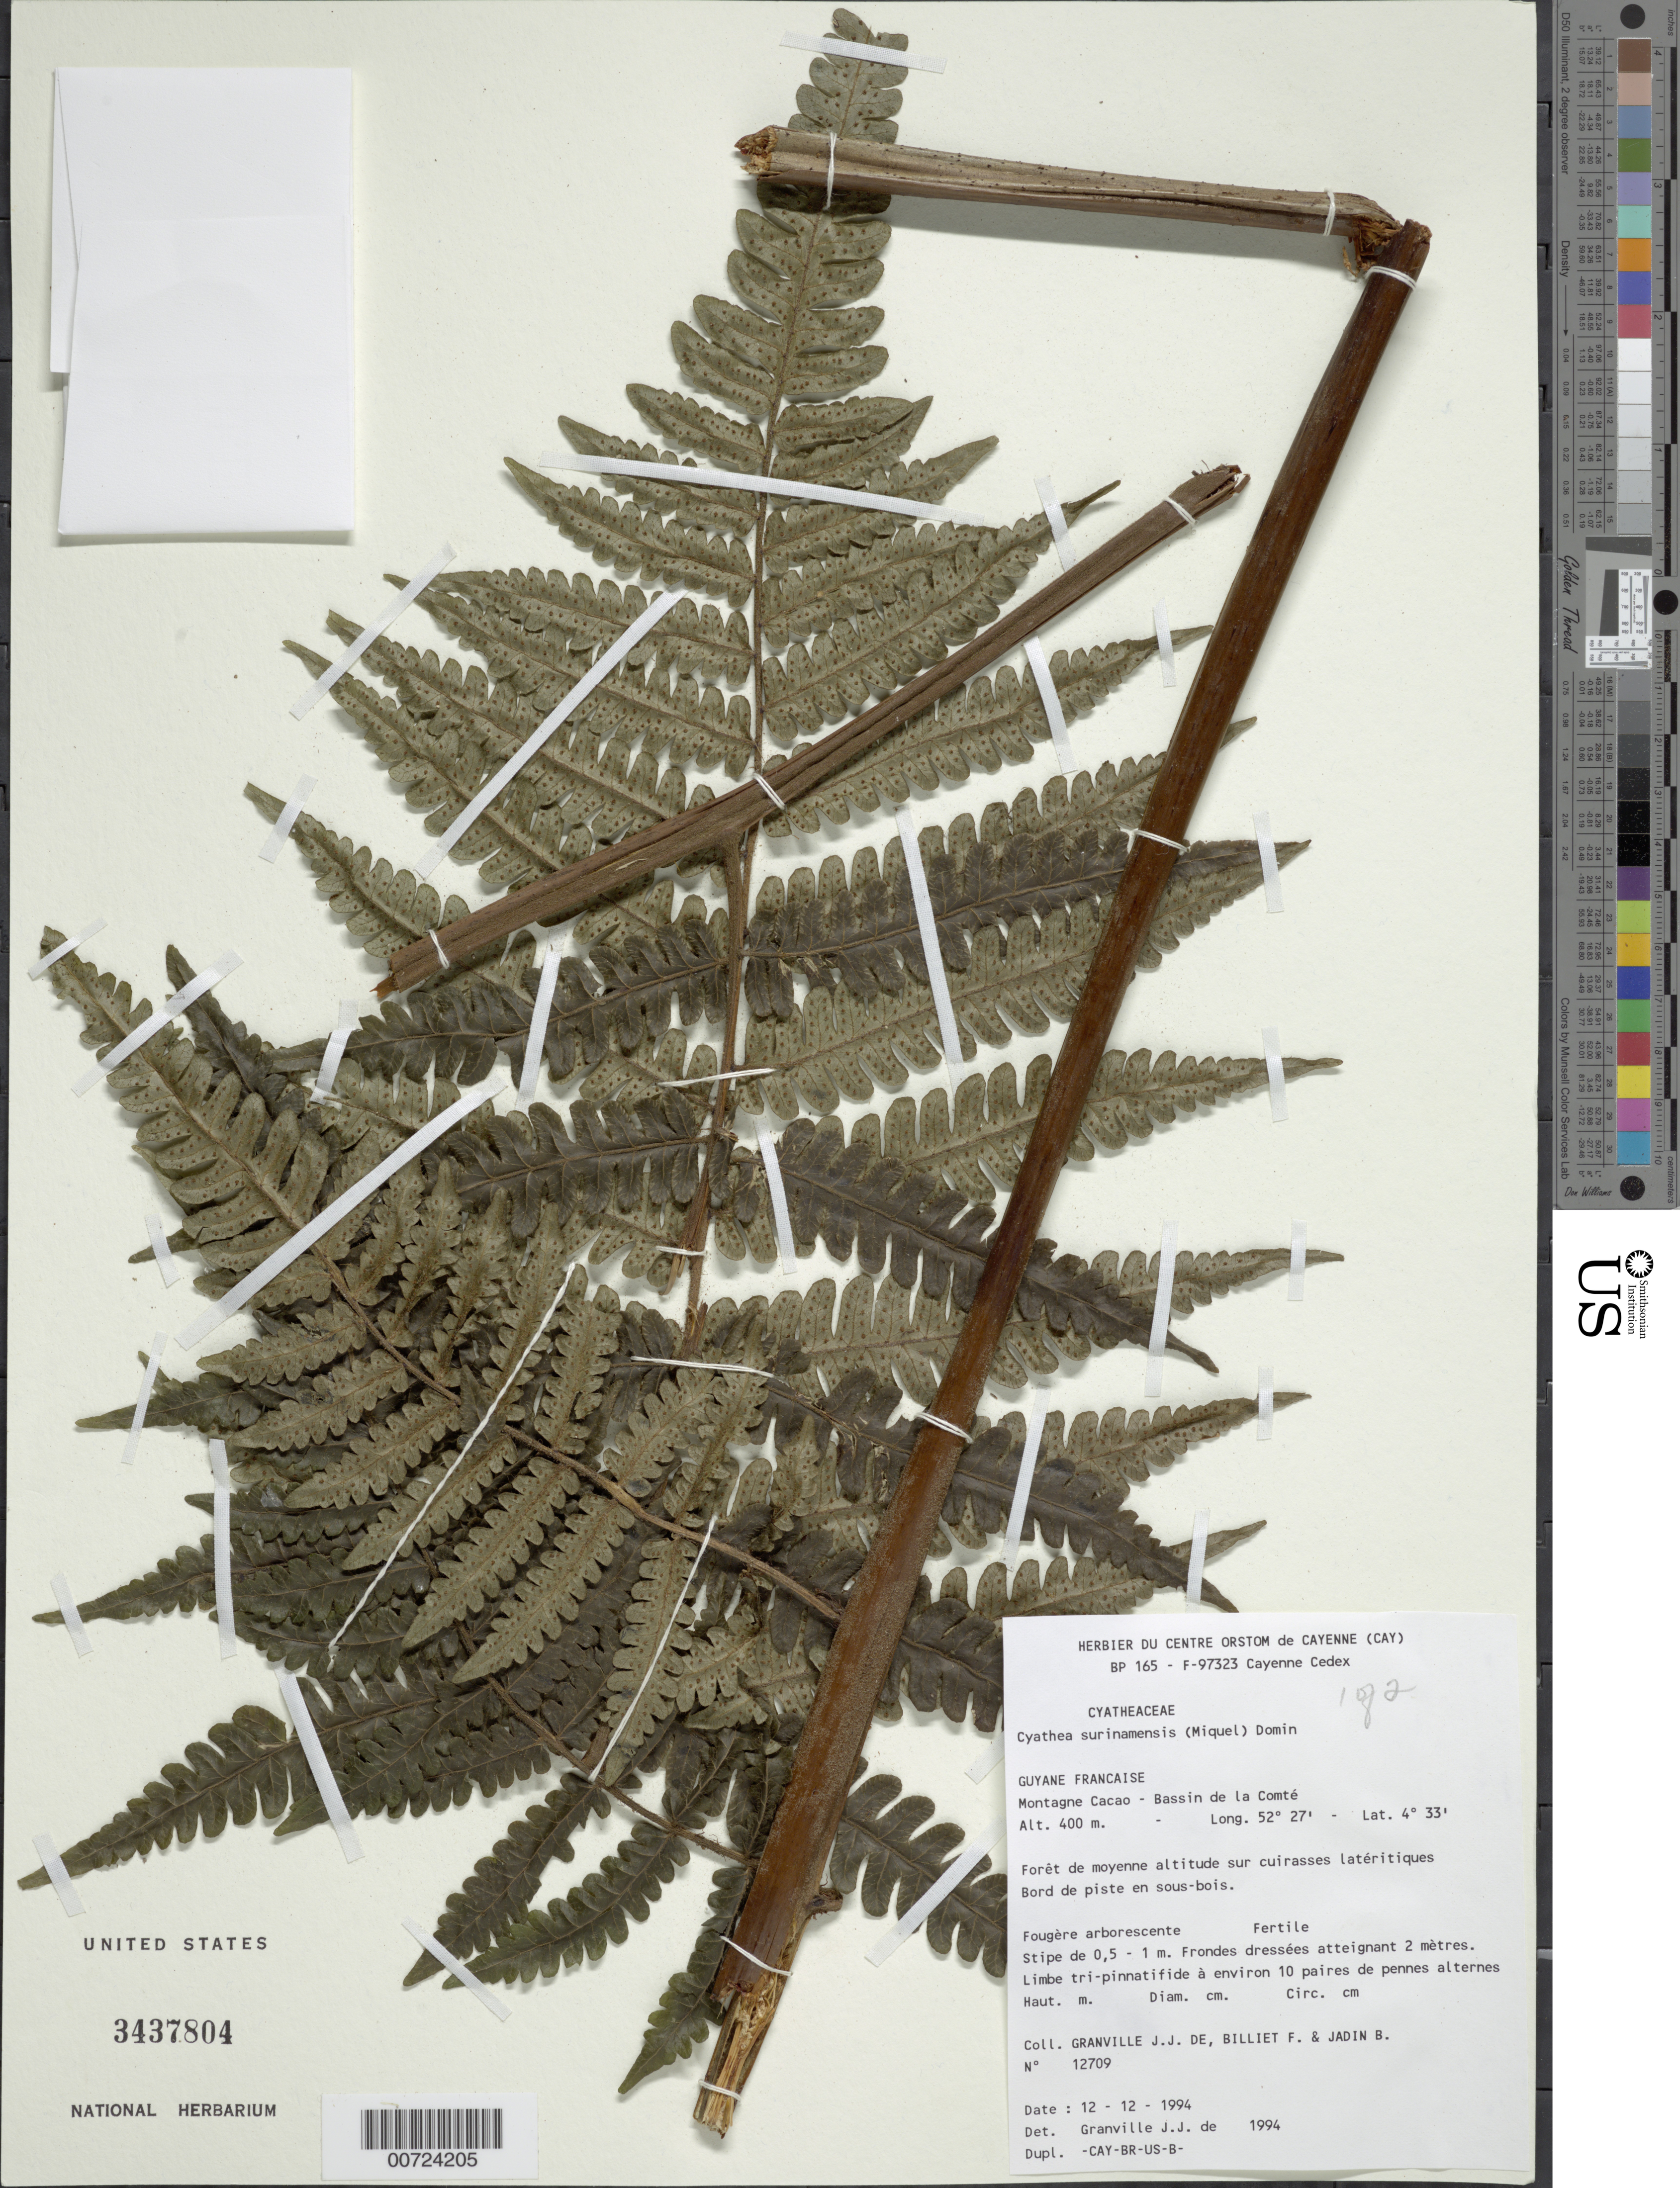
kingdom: Plantae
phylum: Tracheophyta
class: Polypodiopsida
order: Cyatheales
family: Cyatheaceae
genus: Cyathea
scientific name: Cyathea surinamensis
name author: (Miq.) Domin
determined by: Granville, J. J. de, (CAY), Institut de Recherche pour le Developpement (IRD) (FRENCH GUIANA)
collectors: J.-J. de Granville et al.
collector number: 12709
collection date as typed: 12-Dec-94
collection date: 1994-12-12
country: French Guiana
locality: Montagne Cacao, Bassin de la Comté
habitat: Average altitude forest on laterite; along trail in understory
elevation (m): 400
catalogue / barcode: US 3437804